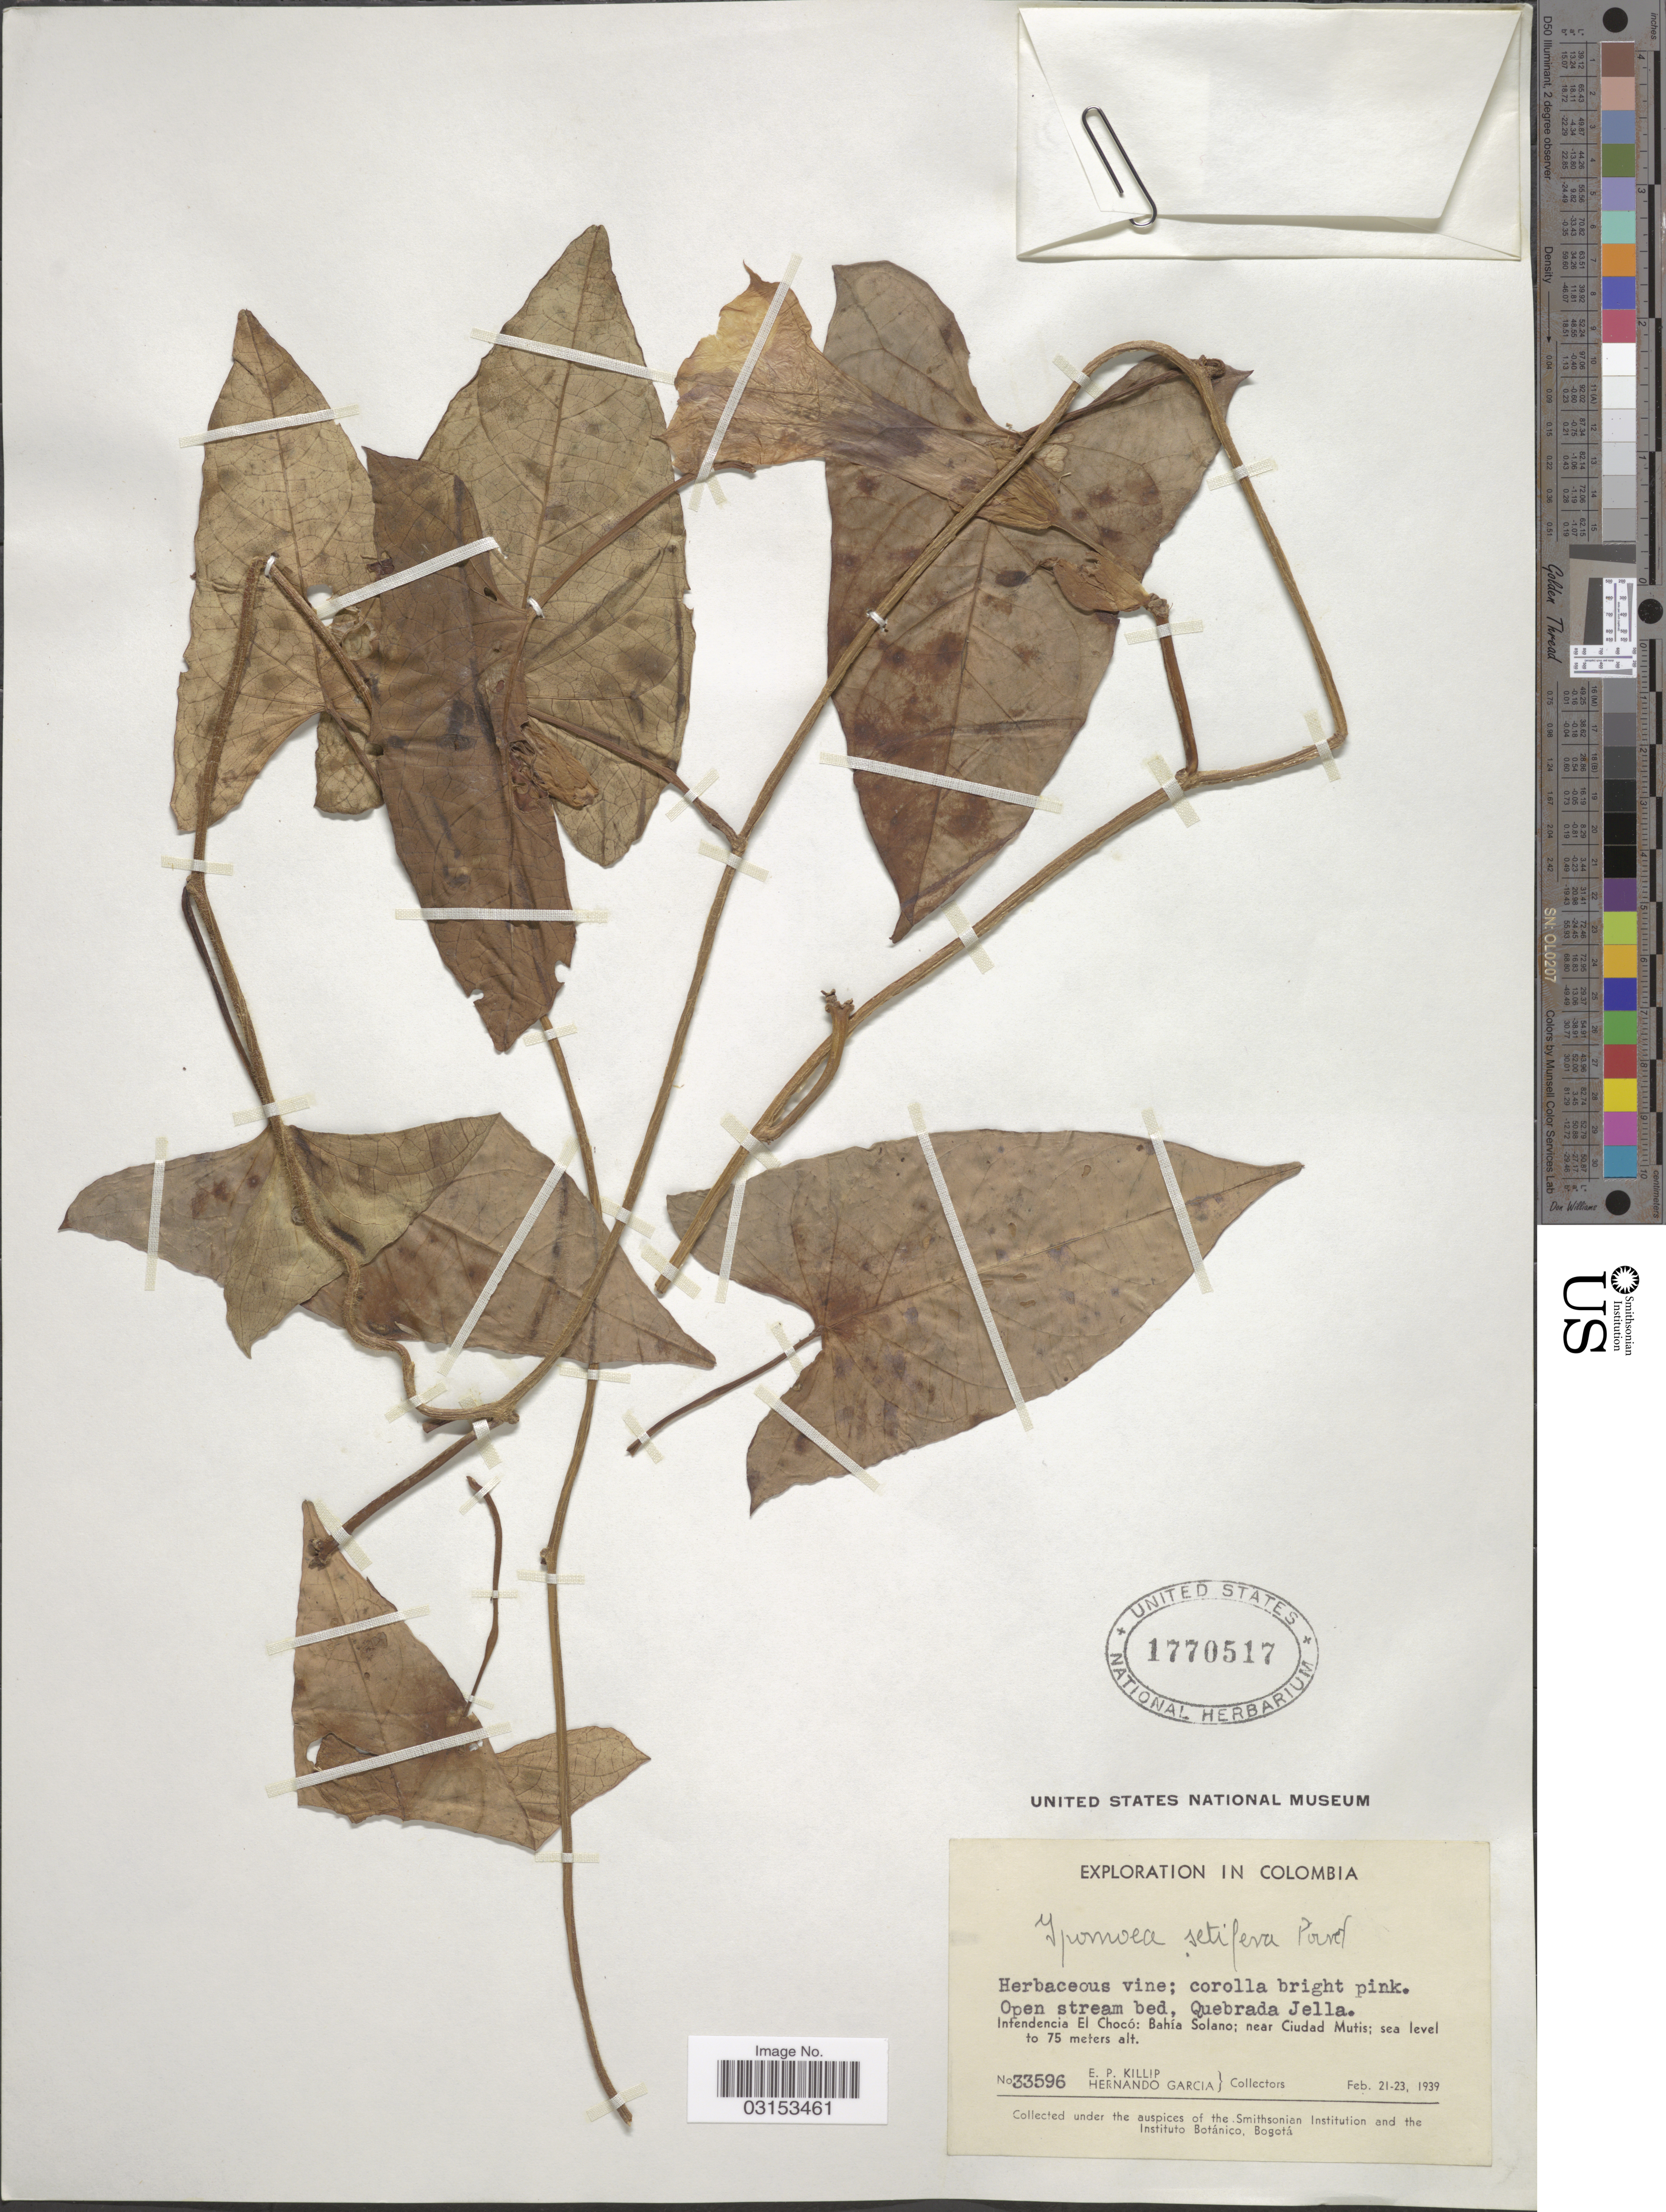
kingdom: Plantae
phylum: Tracheophyta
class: Magnoliopsida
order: Solanales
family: Convolvulaceae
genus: Ipomoea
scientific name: Ipomoea setifera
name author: Poir.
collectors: E. P. Killip & H. Garcia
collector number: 33596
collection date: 1939-02-21/1939-02-23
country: Colombia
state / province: Chocó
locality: Open stream bed, Quebrada Jella. Intendencia El Chocó: Bahía Solano; near Ciudad Mutis.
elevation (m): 0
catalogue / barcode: US 1770517